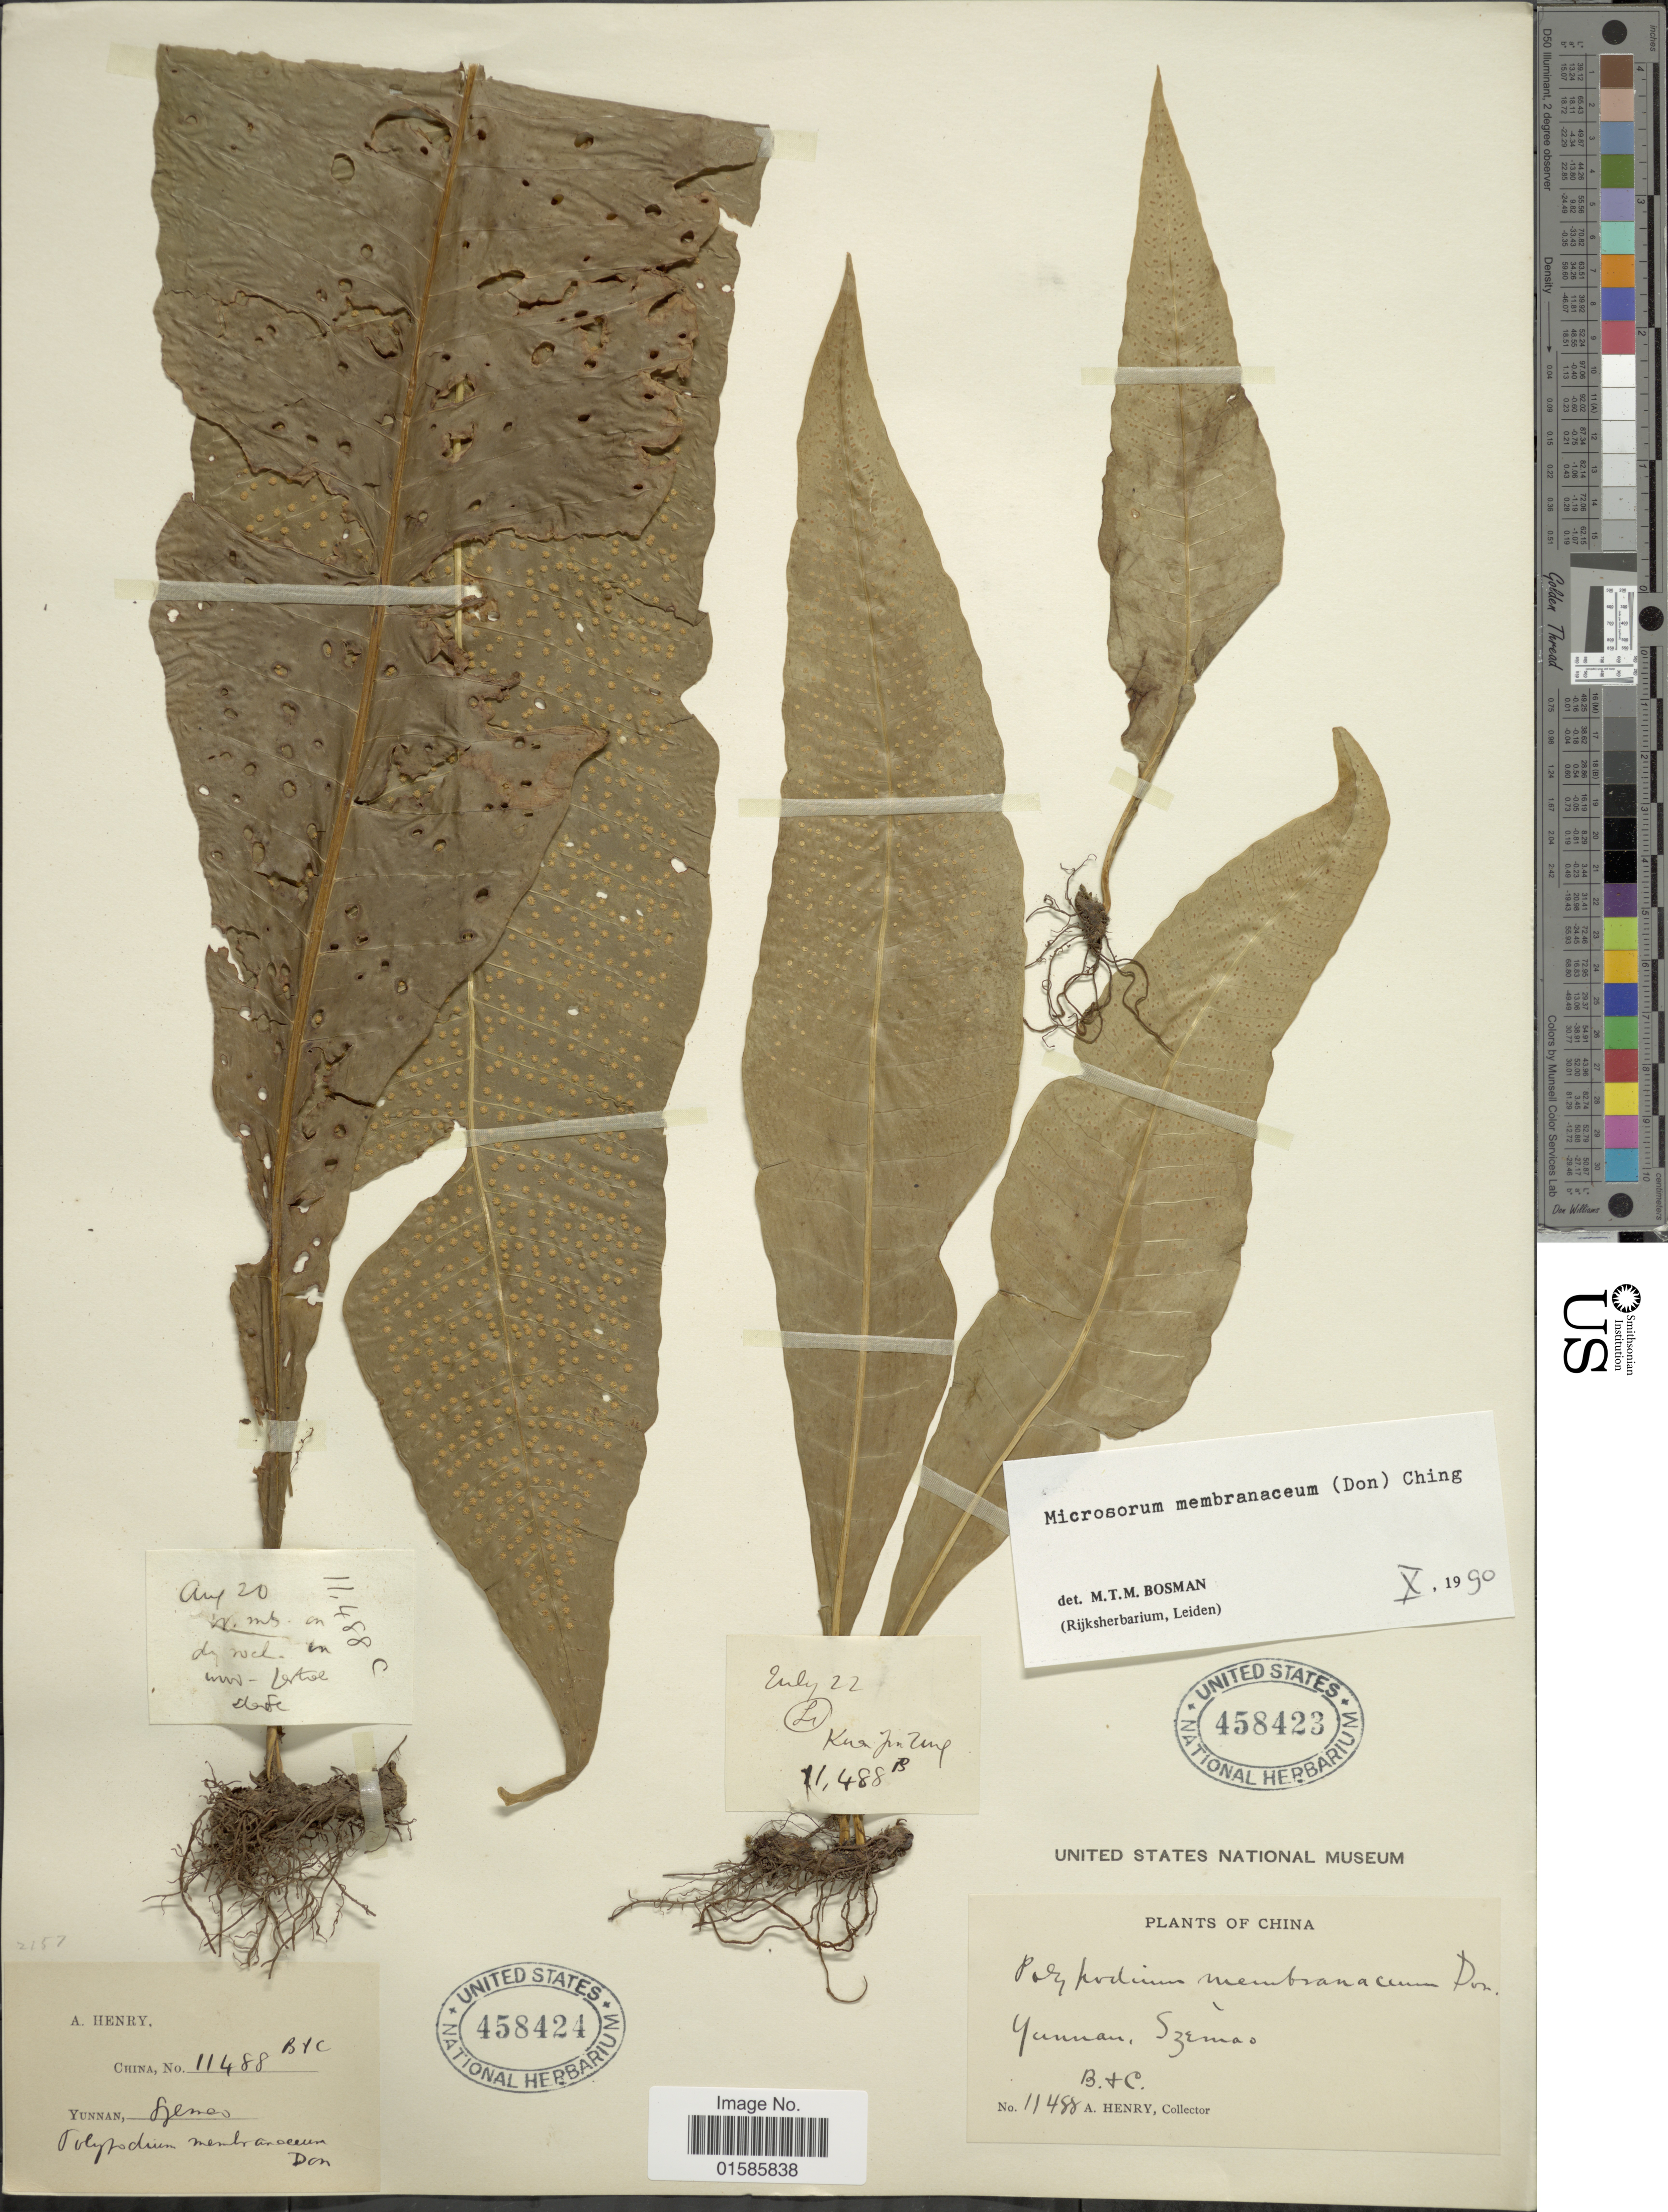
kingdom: Plantae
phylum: Tracheophyta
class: Polypodiopsida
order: Polypodiales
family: Polypodiaceae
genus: Microsorum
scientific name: Microsorum membranaceum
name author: (D. Don) Ching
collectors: A. Henry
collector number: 11488 B/ 11488 C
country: China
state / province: Yunnan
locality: Szemao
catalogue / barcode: US 458423-2